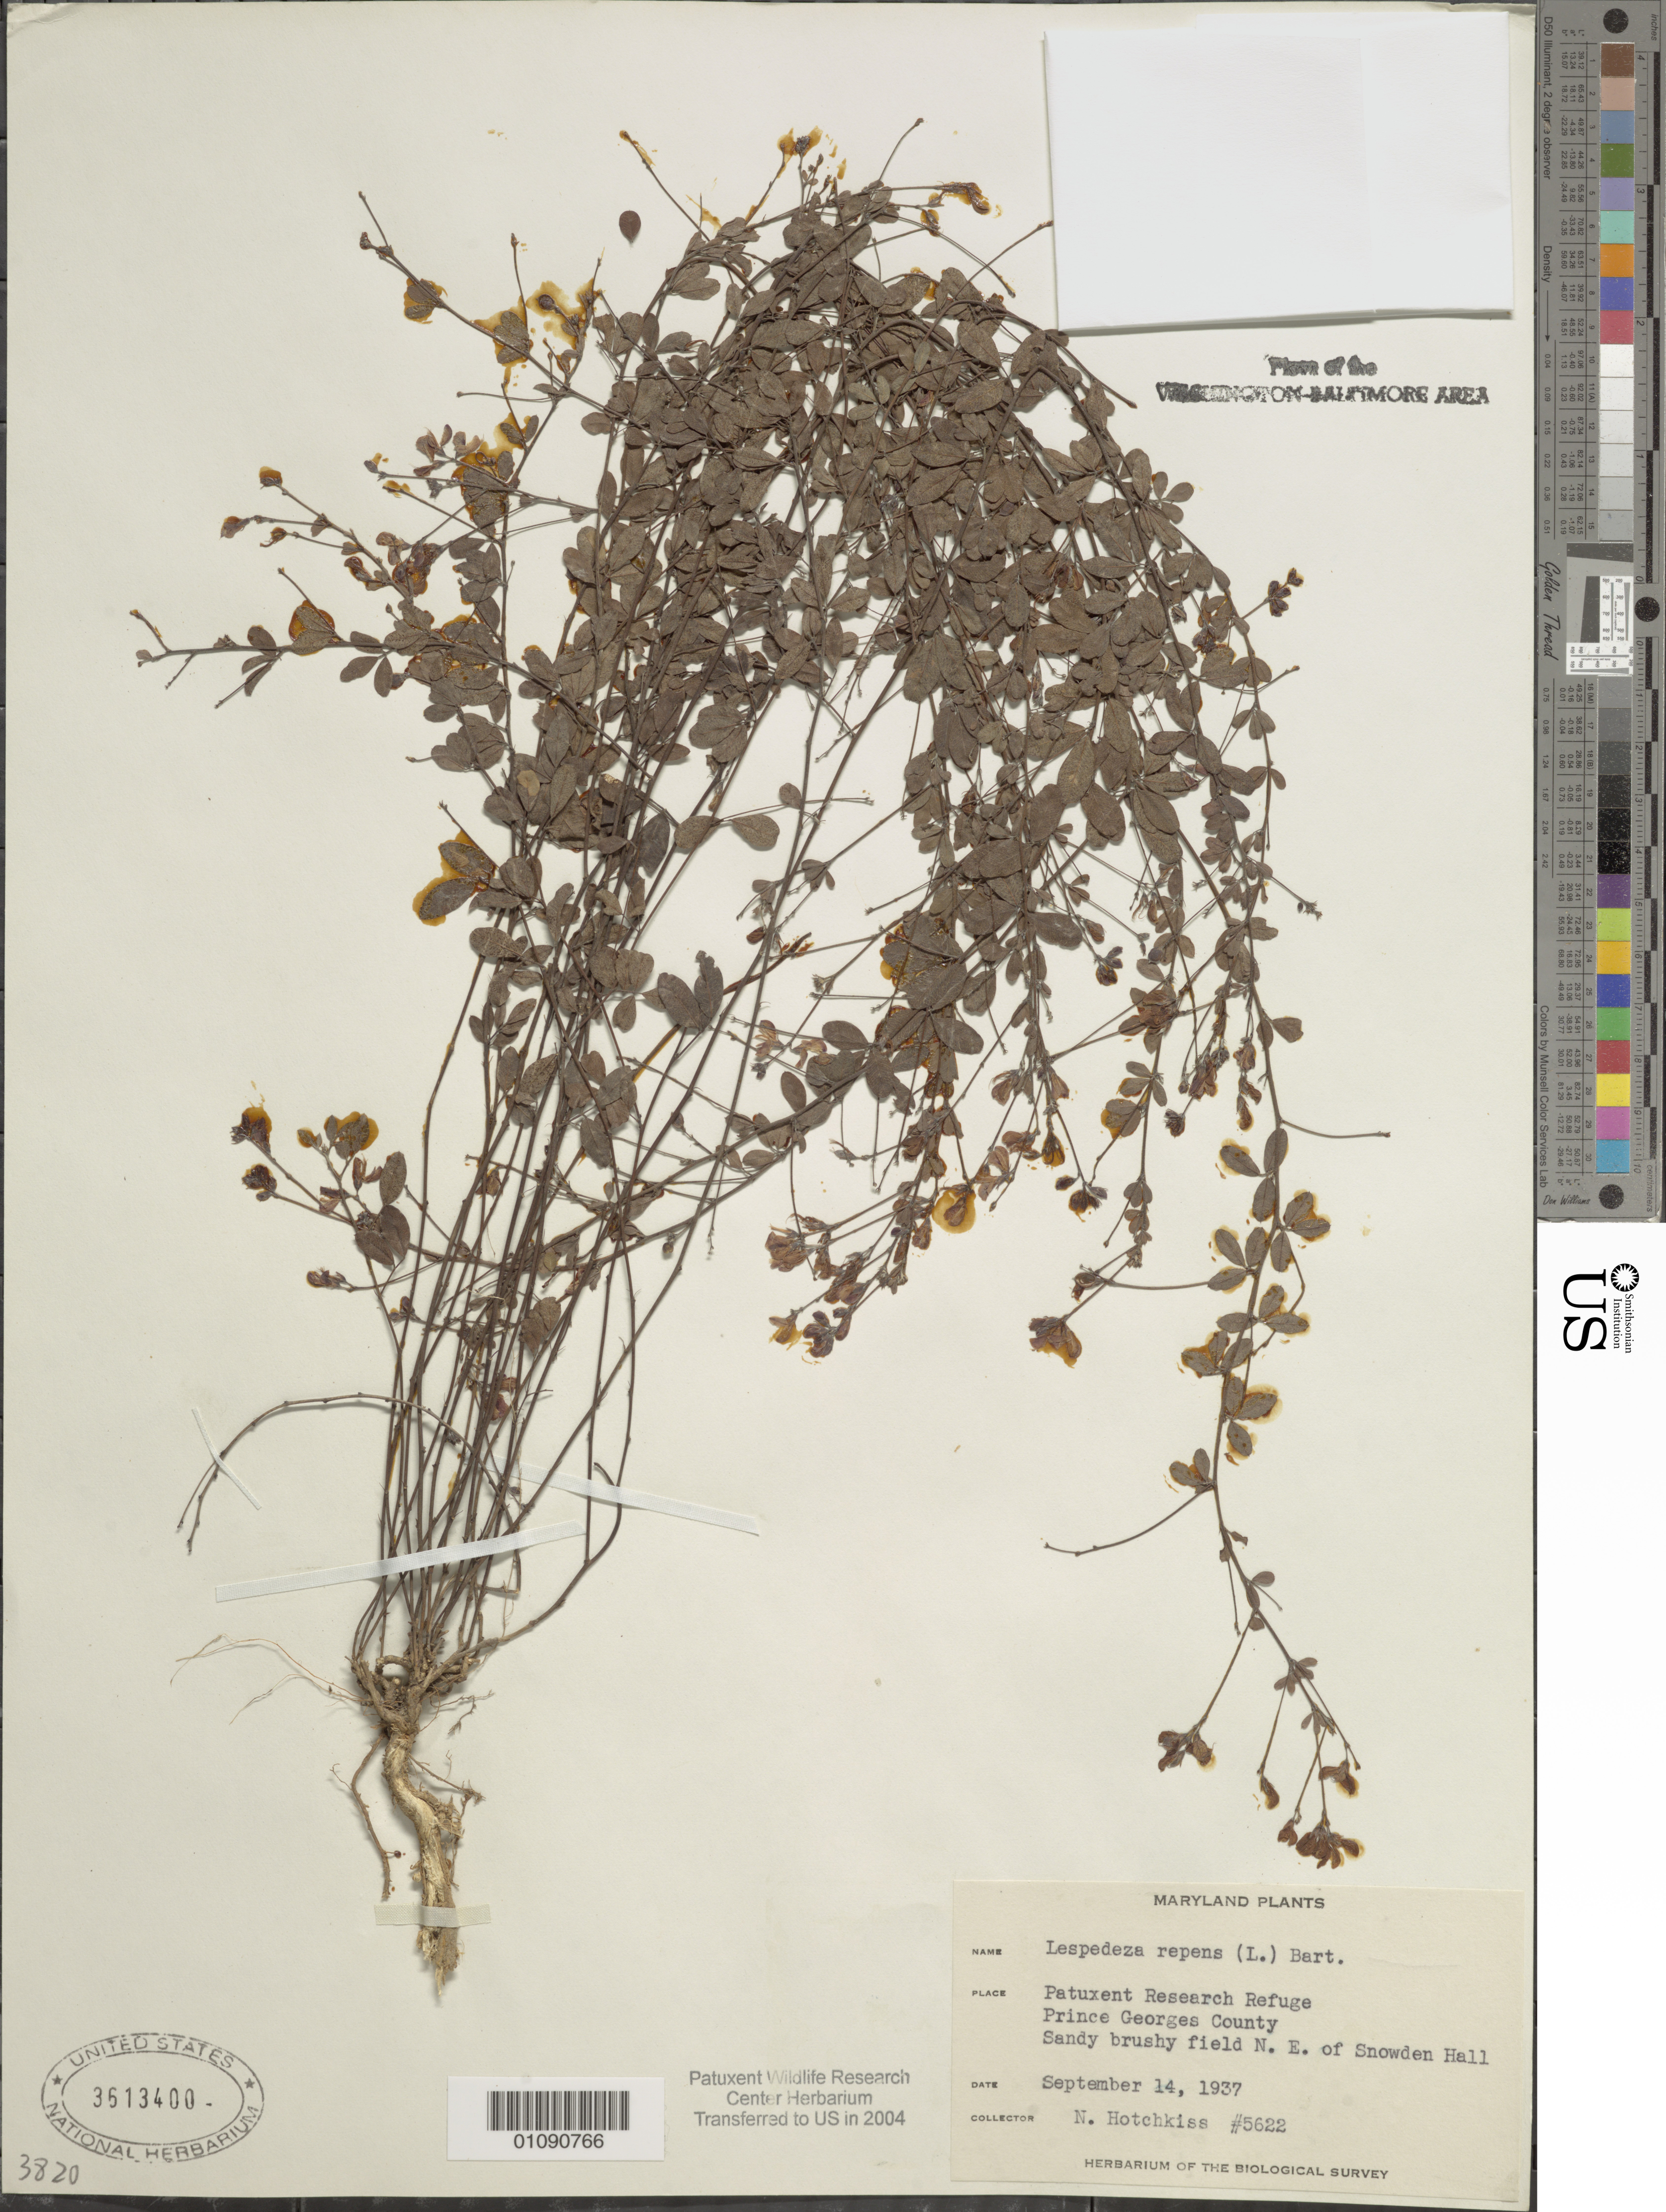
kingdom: Plantae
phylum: Tracheophyta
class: Magnoliopsida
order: Fabales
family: Fabaceae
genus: Lespedeza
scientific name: Lespedeza repens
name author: (L.) W.P.C. Barton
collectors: N. Hotchkiss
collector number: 5622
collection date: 1937-09-14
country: United States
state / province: Maryland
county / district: Prince George's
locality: Patuxent Wildlife Refuge, N.E. of Snowden Hall.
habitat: Sandy brushy field.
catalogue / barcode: US 3613400